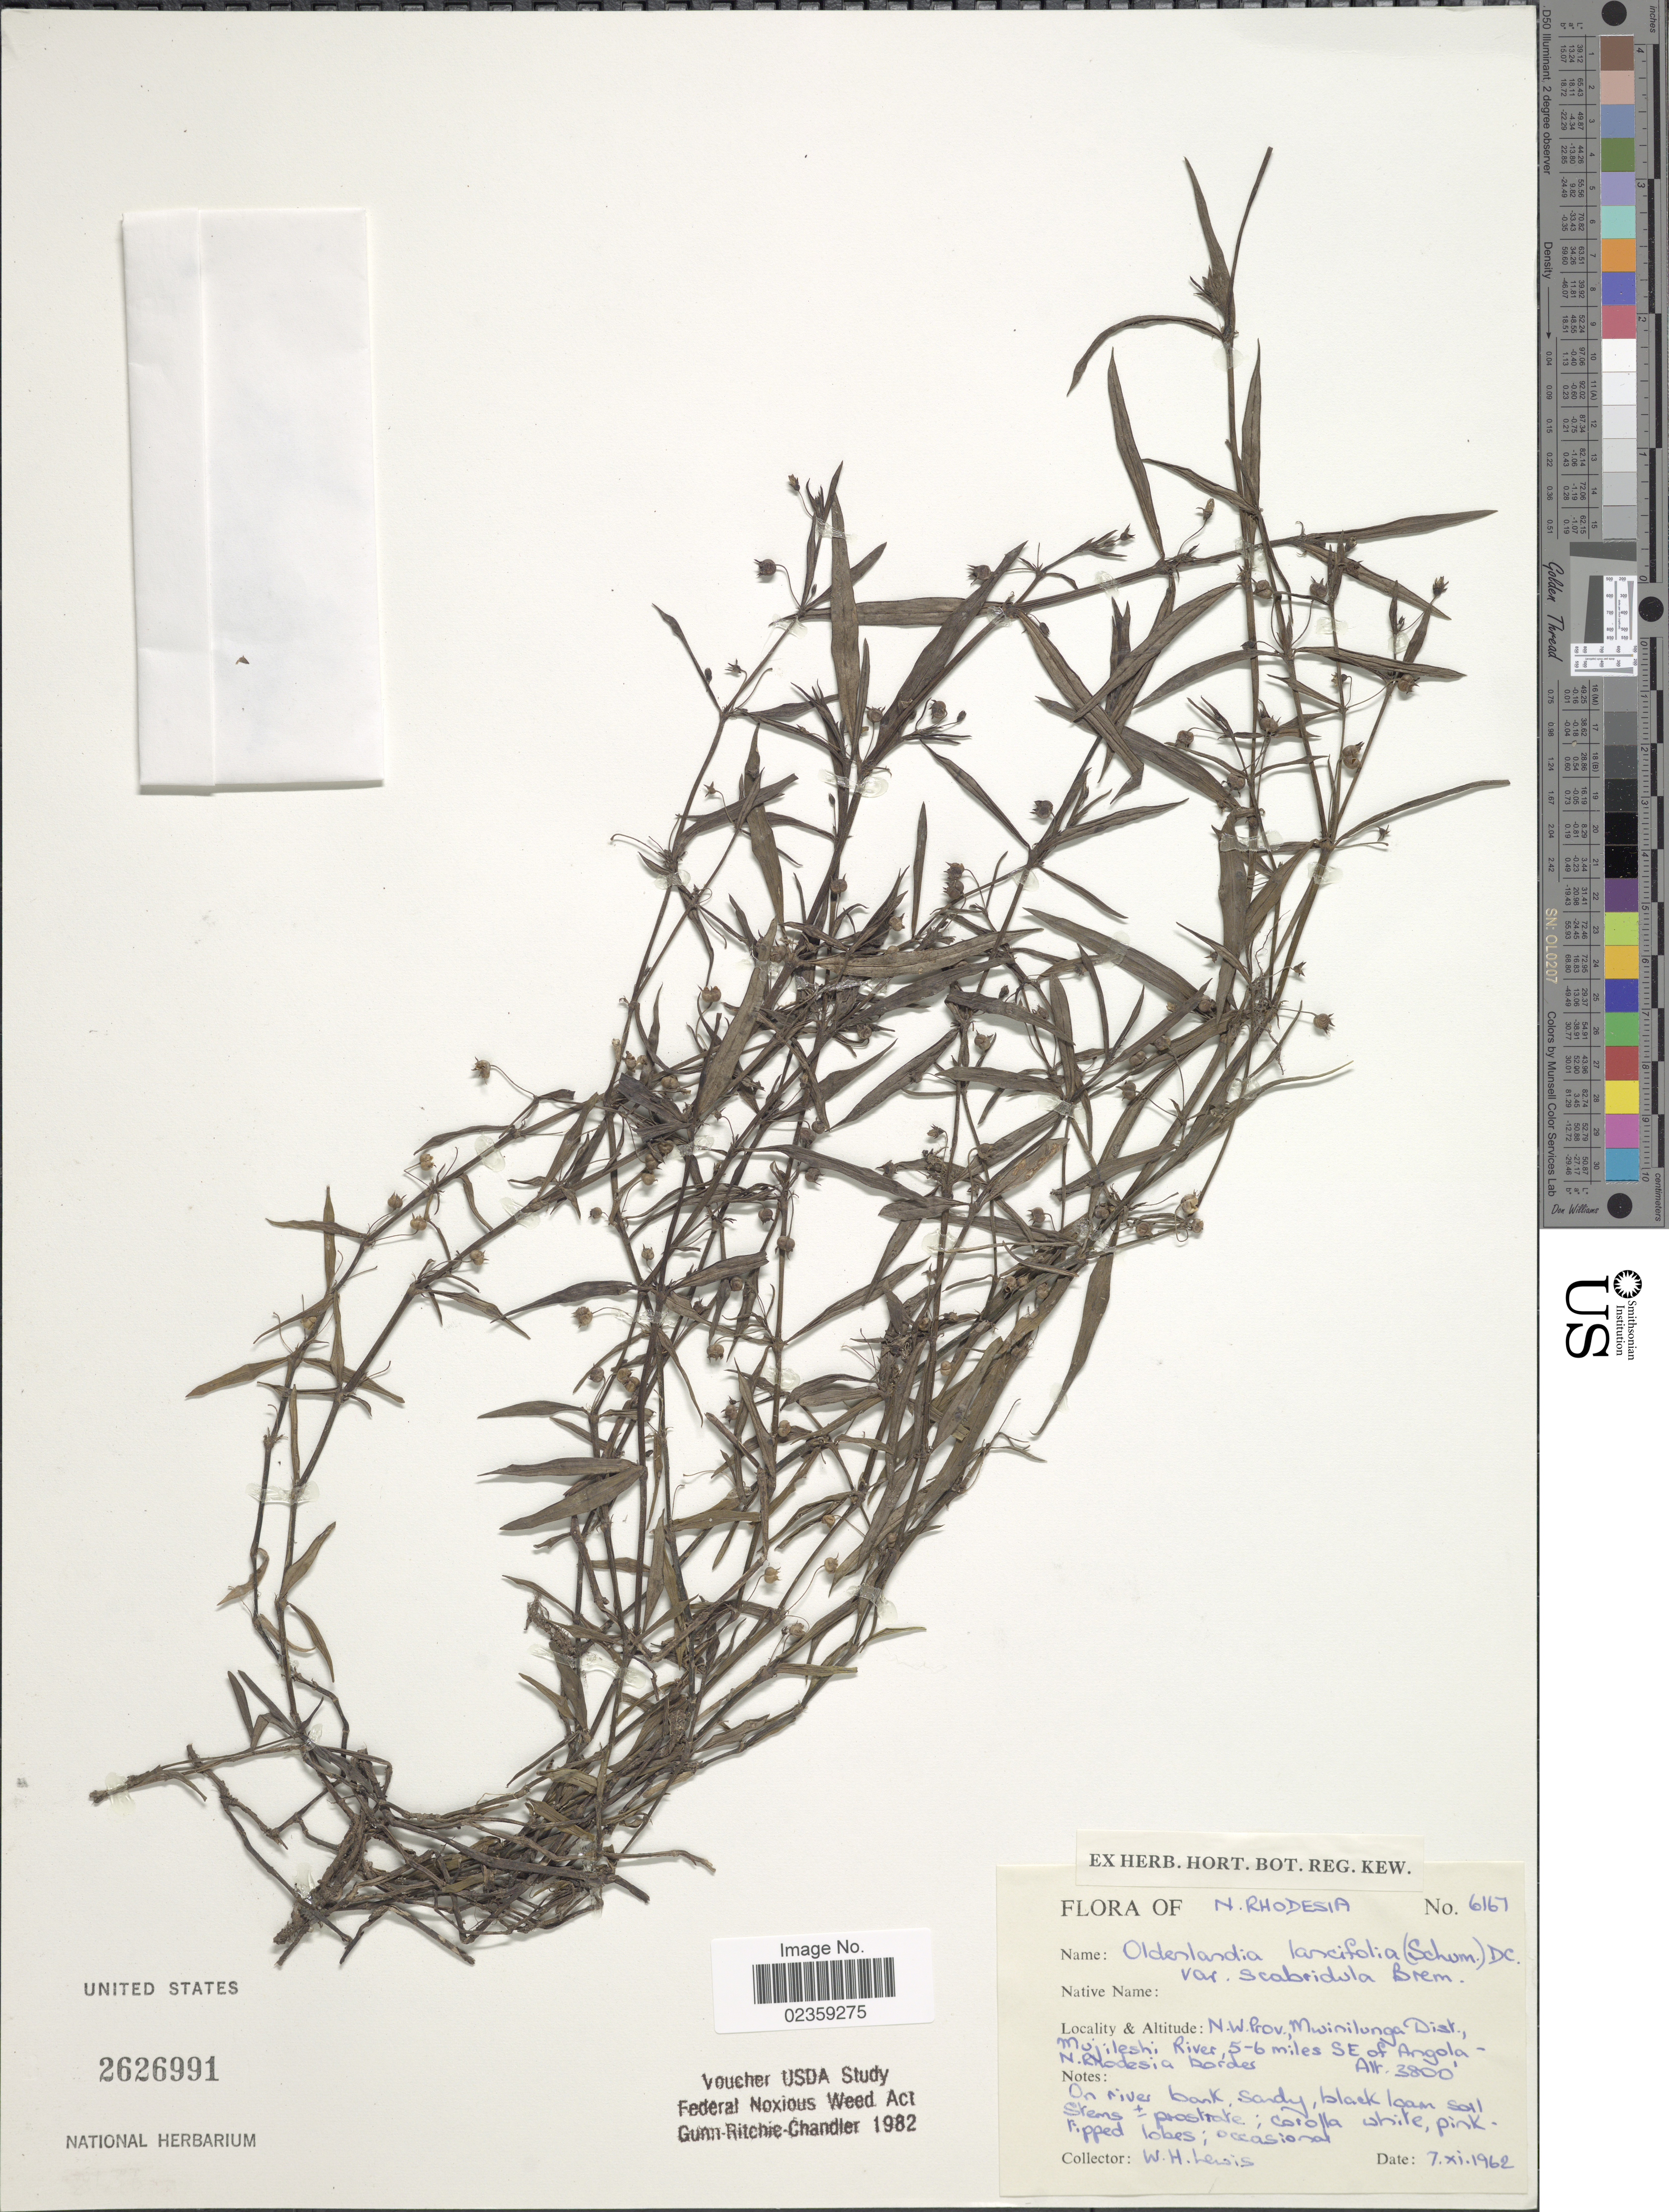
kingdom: Plantae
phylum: Tracheophyta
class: Magnoliopsida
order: Gentianales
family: Rubiaceae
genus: Oldenlandia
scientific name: Oldenlandia lancifolia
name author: (Schumach.) DC.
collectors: W. H. Lewis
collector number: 6167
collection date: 1962-11-07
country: Zambia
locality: N. Rhodesia. N.W. Prov., Mwinilunga Dist., Mujileshi River, 5-6 miles SE of Angola - N. Rhodesia border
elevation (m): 1158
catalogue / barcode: US 2626991